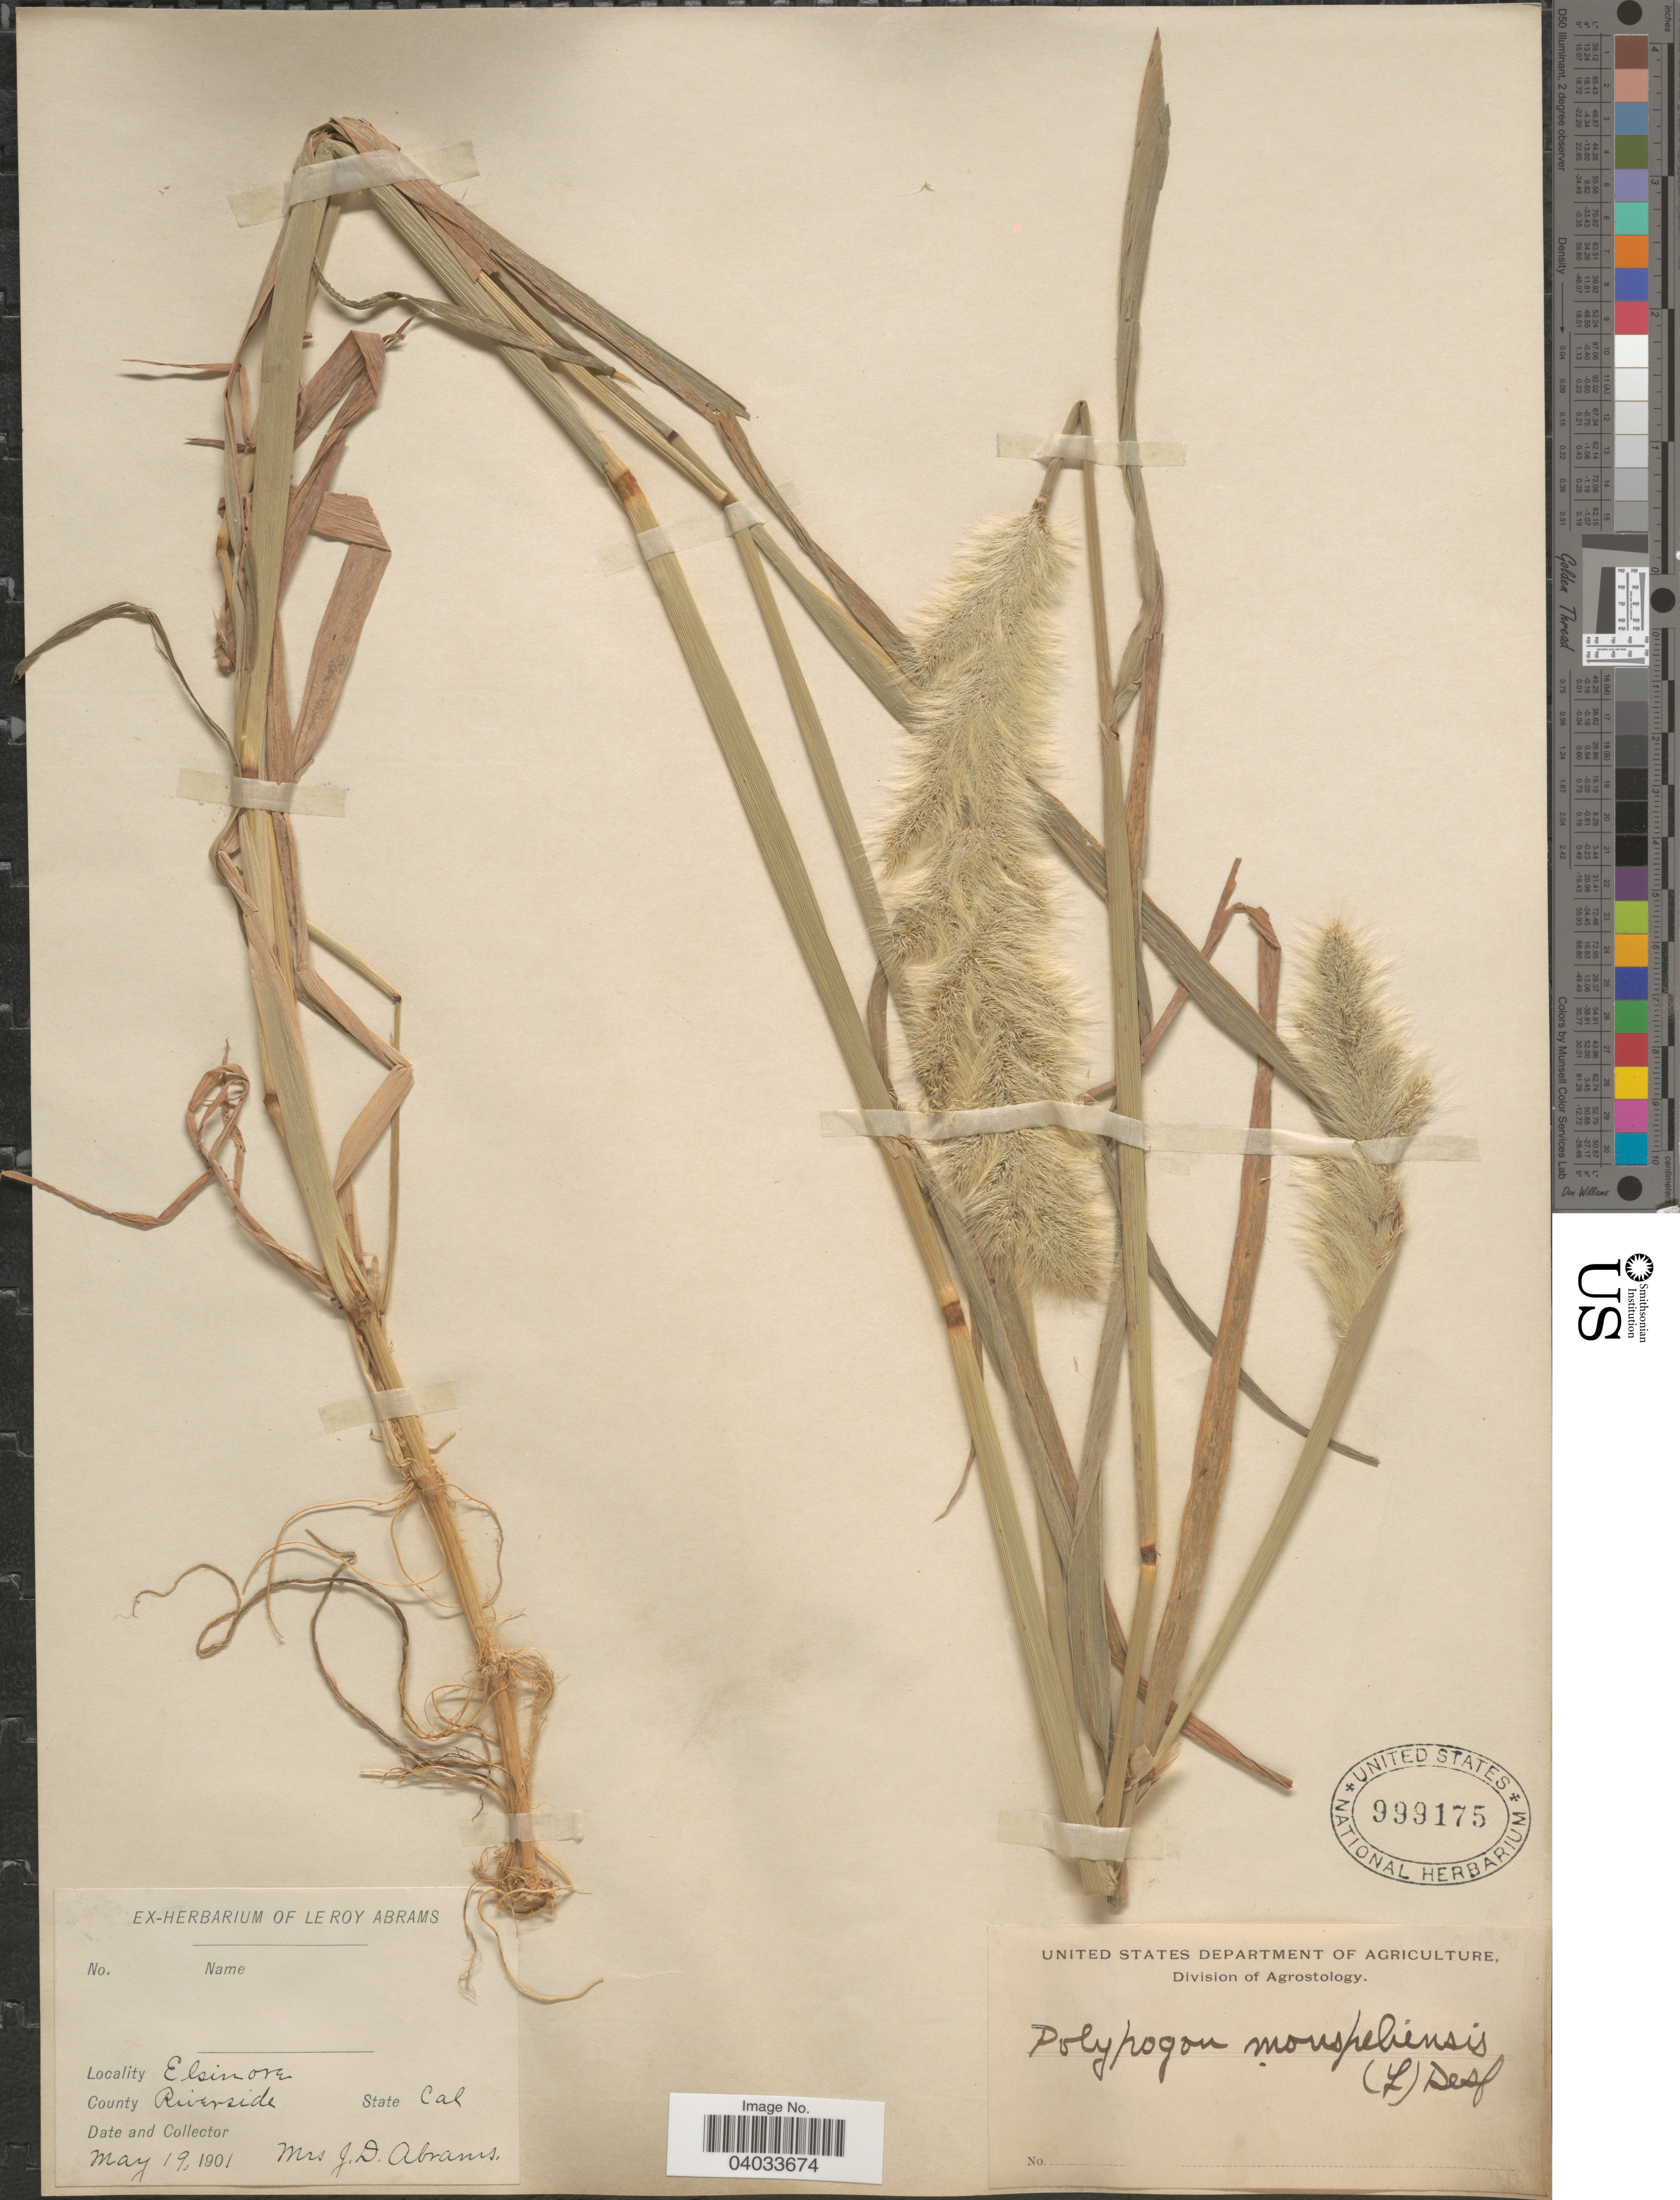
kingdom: Plantae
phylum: Tracheophyta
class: Liliopsida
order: Poales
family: Poaceae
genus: Polypogon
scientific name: Polypogon monspeliensis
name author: (L.) Desf.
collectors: J. Abrams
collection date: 1901-05-19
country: United States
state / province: California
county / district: Riverside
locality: Elsinore. County Riverside.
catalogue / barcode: US 999175